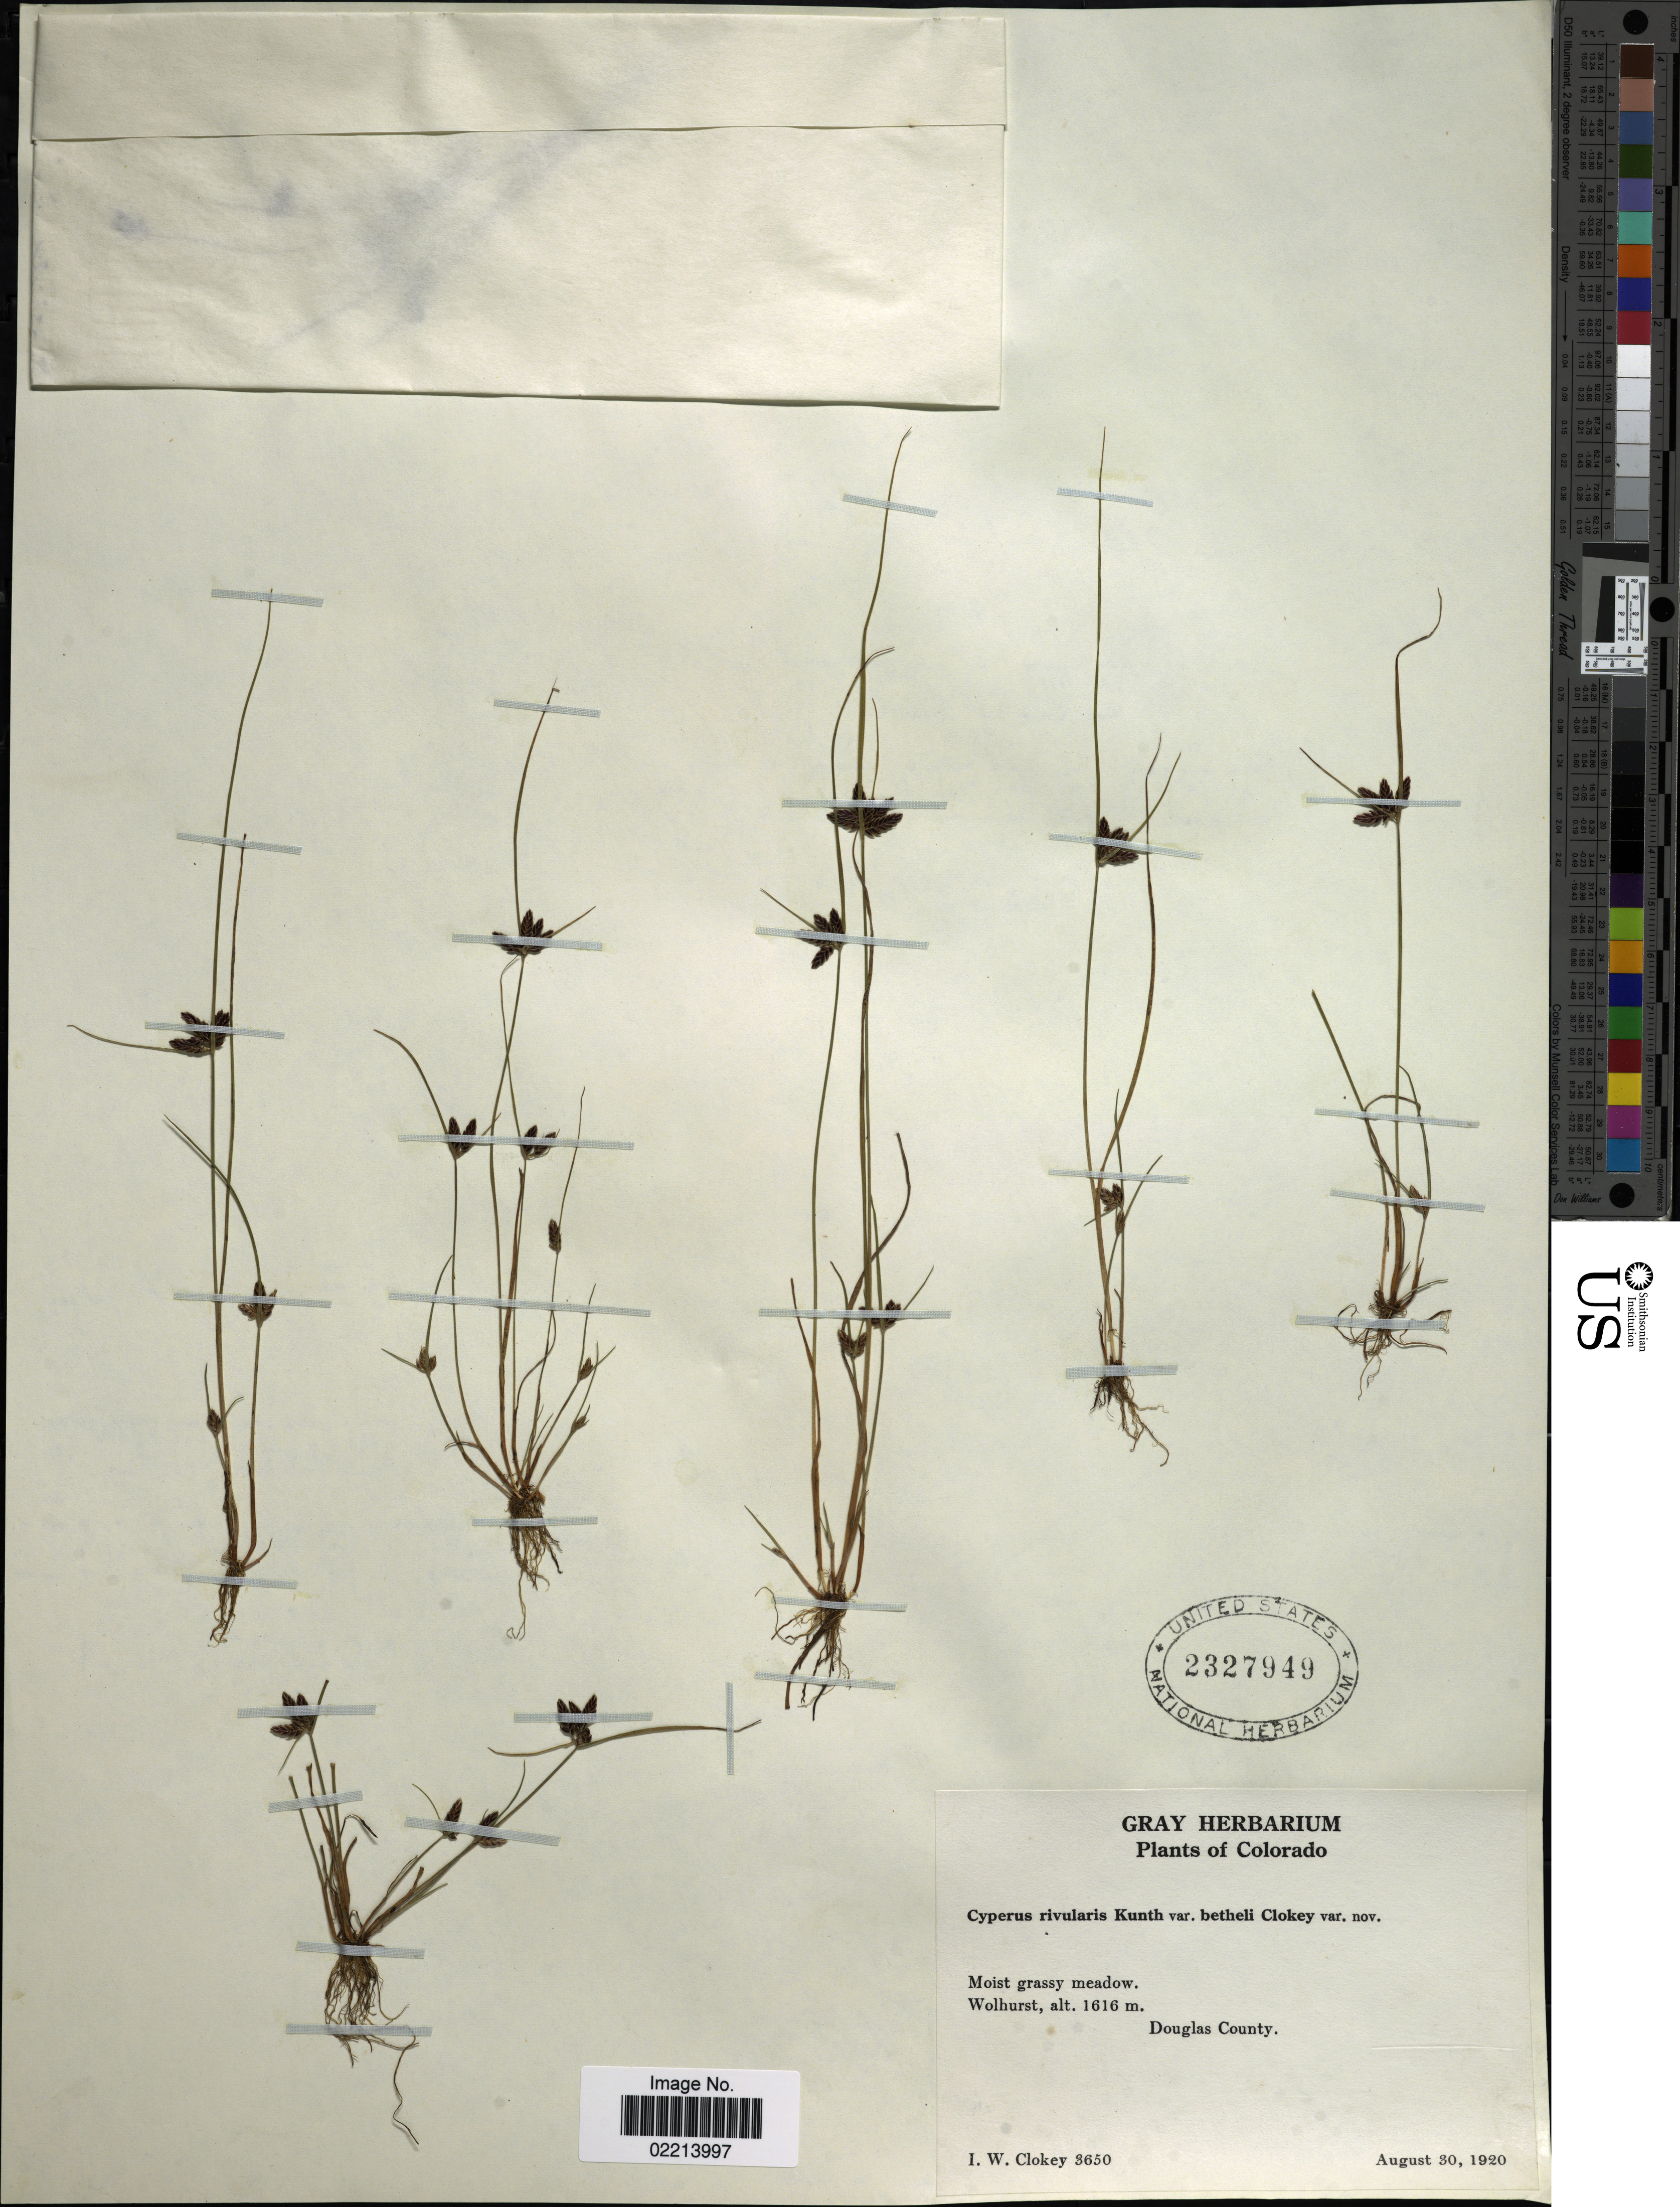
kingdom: Plantae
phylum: Tracheophyta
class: Liliopsida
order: Poales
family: Cyperaceae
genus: Cyperus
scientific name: Cyperus bipartitus Torr.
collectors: I. W. Clokey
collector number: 3650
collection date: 1920-08-30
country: United States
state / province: Colorado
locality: Wolhurst, Douglas County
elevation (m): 1616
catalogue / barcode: US 2327949